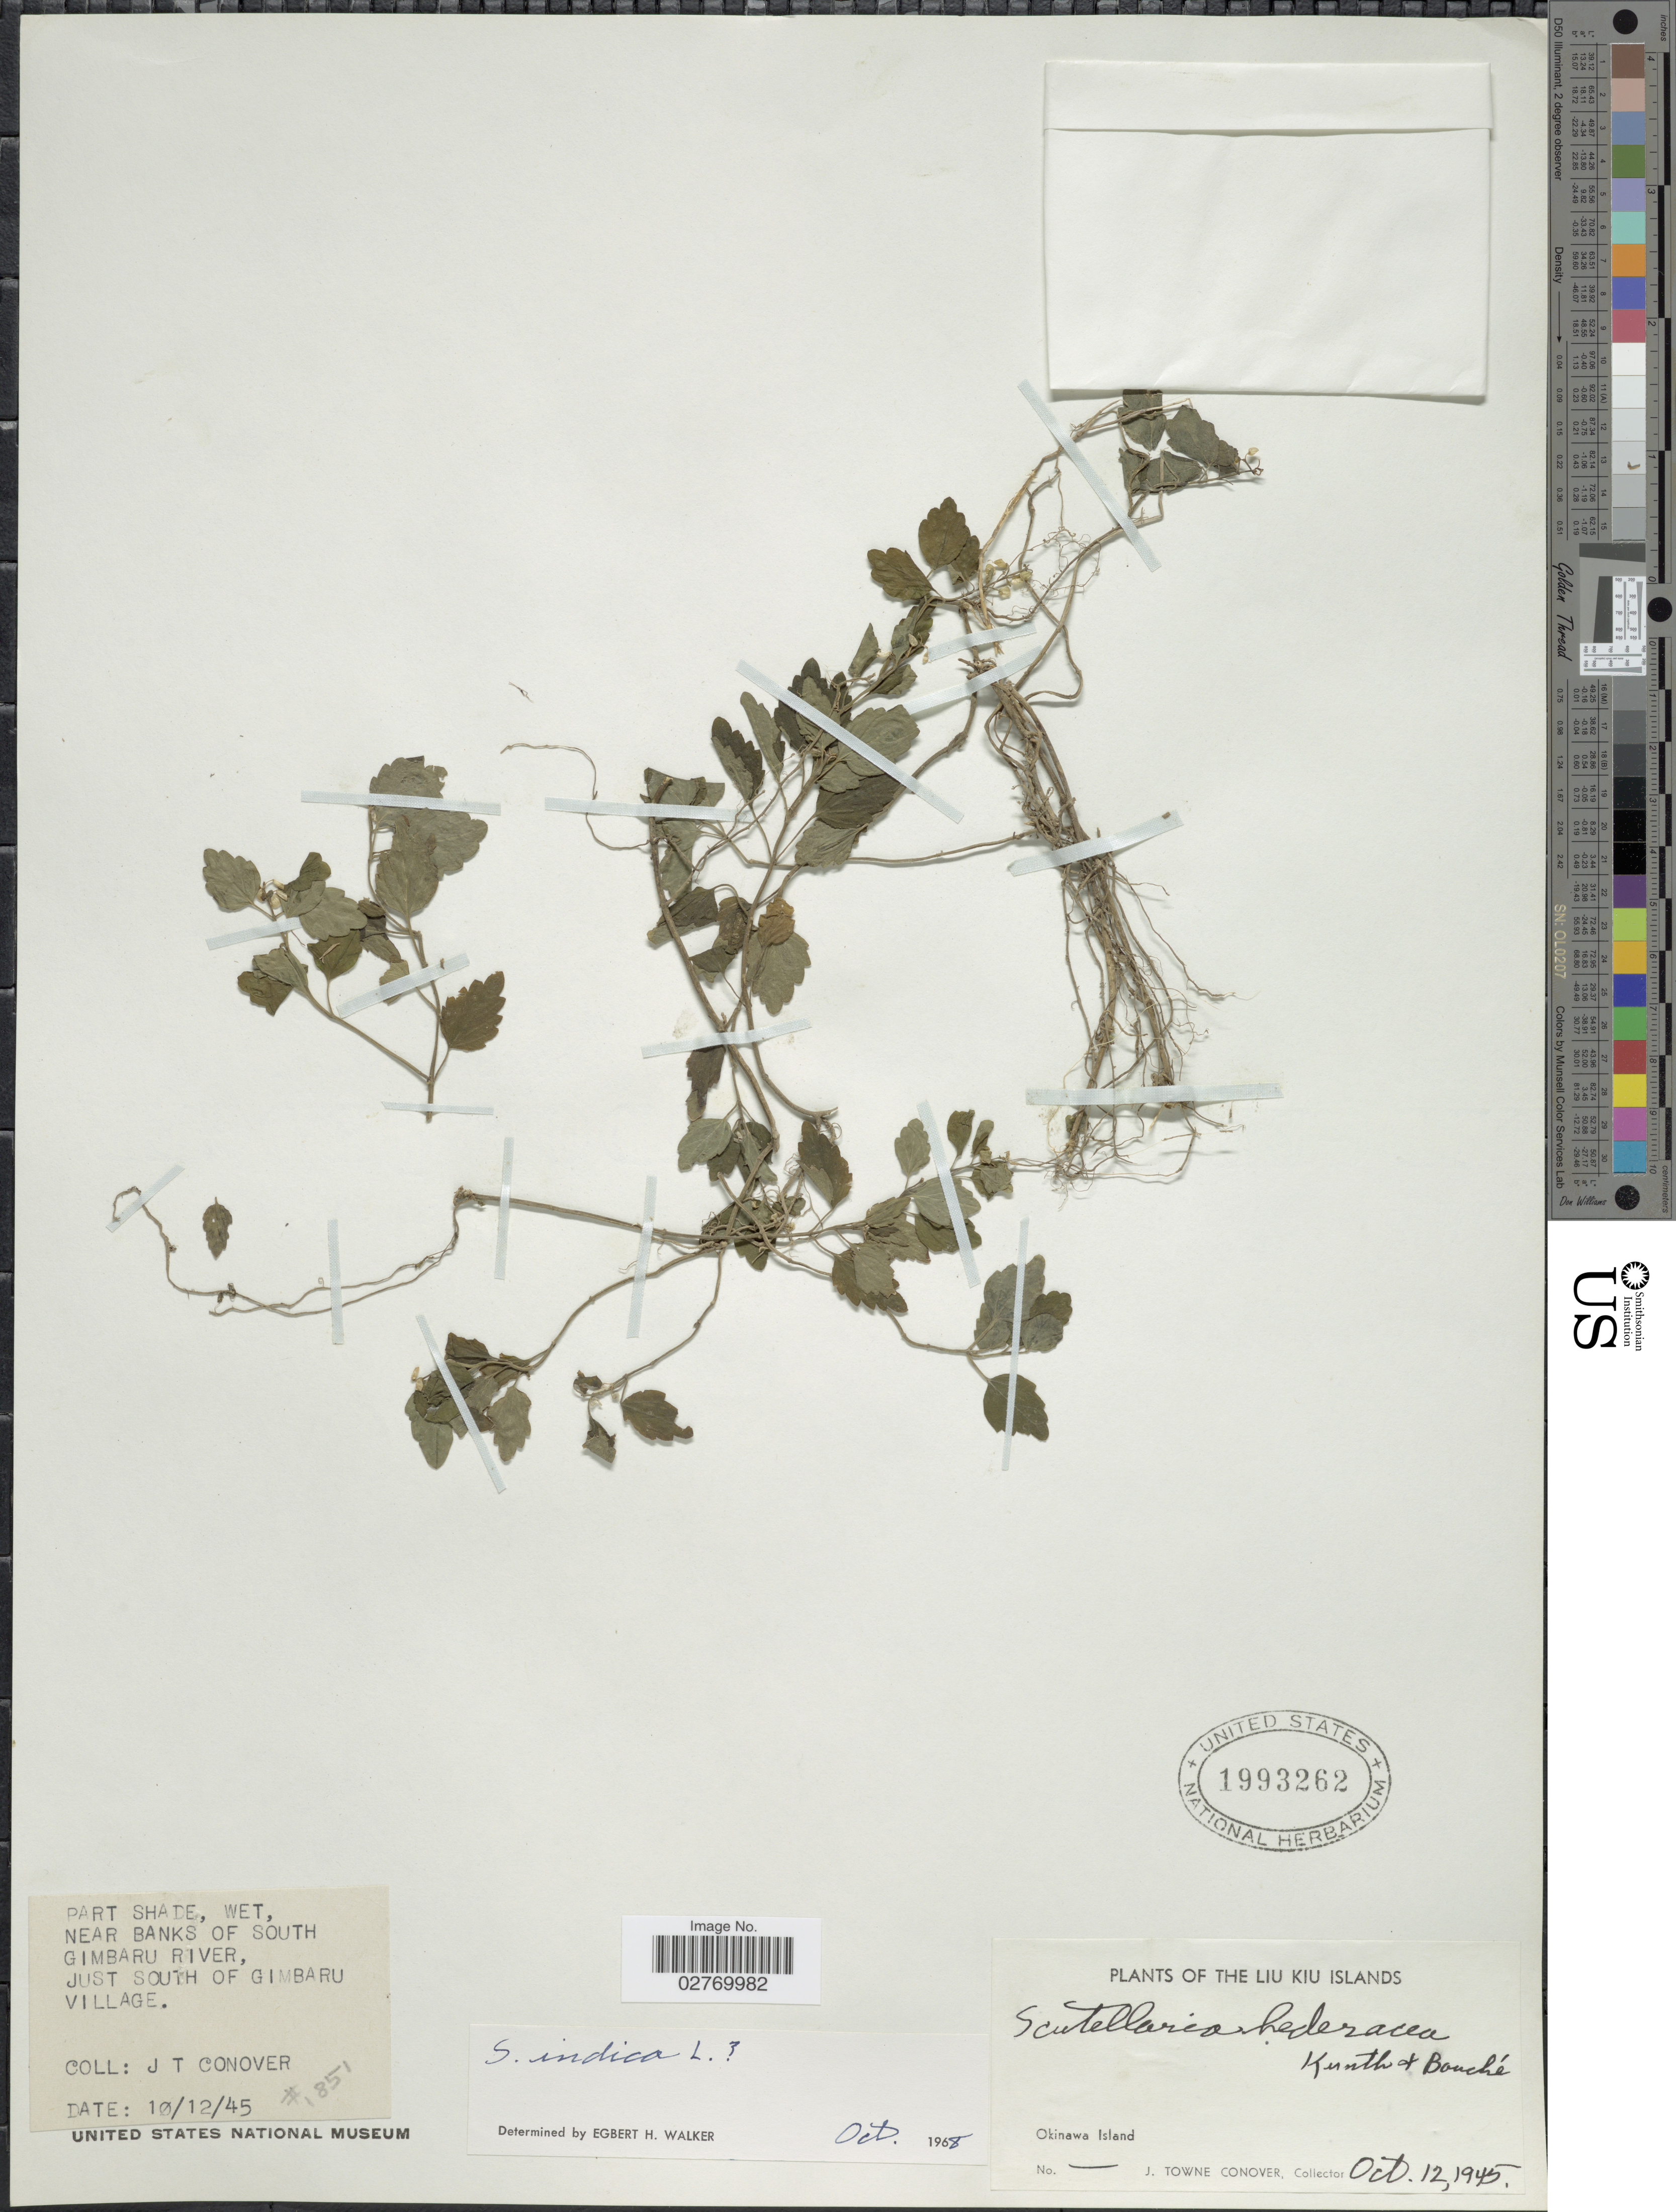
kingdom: Plantae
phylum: Tracheophyta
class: Magnoliopsida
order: Lamiales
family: Lamiaceae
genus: Scutellaria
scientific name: Scutellaria indica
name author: L.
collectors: J. T. Conover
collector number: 1951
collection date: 1945-10-12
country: Japan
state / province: Okinawa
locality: Liu Kiu Islands. Okinawa Island. Near banks of south Gimbaru River, just south of Gimbaru village.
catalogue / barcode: US 1993262